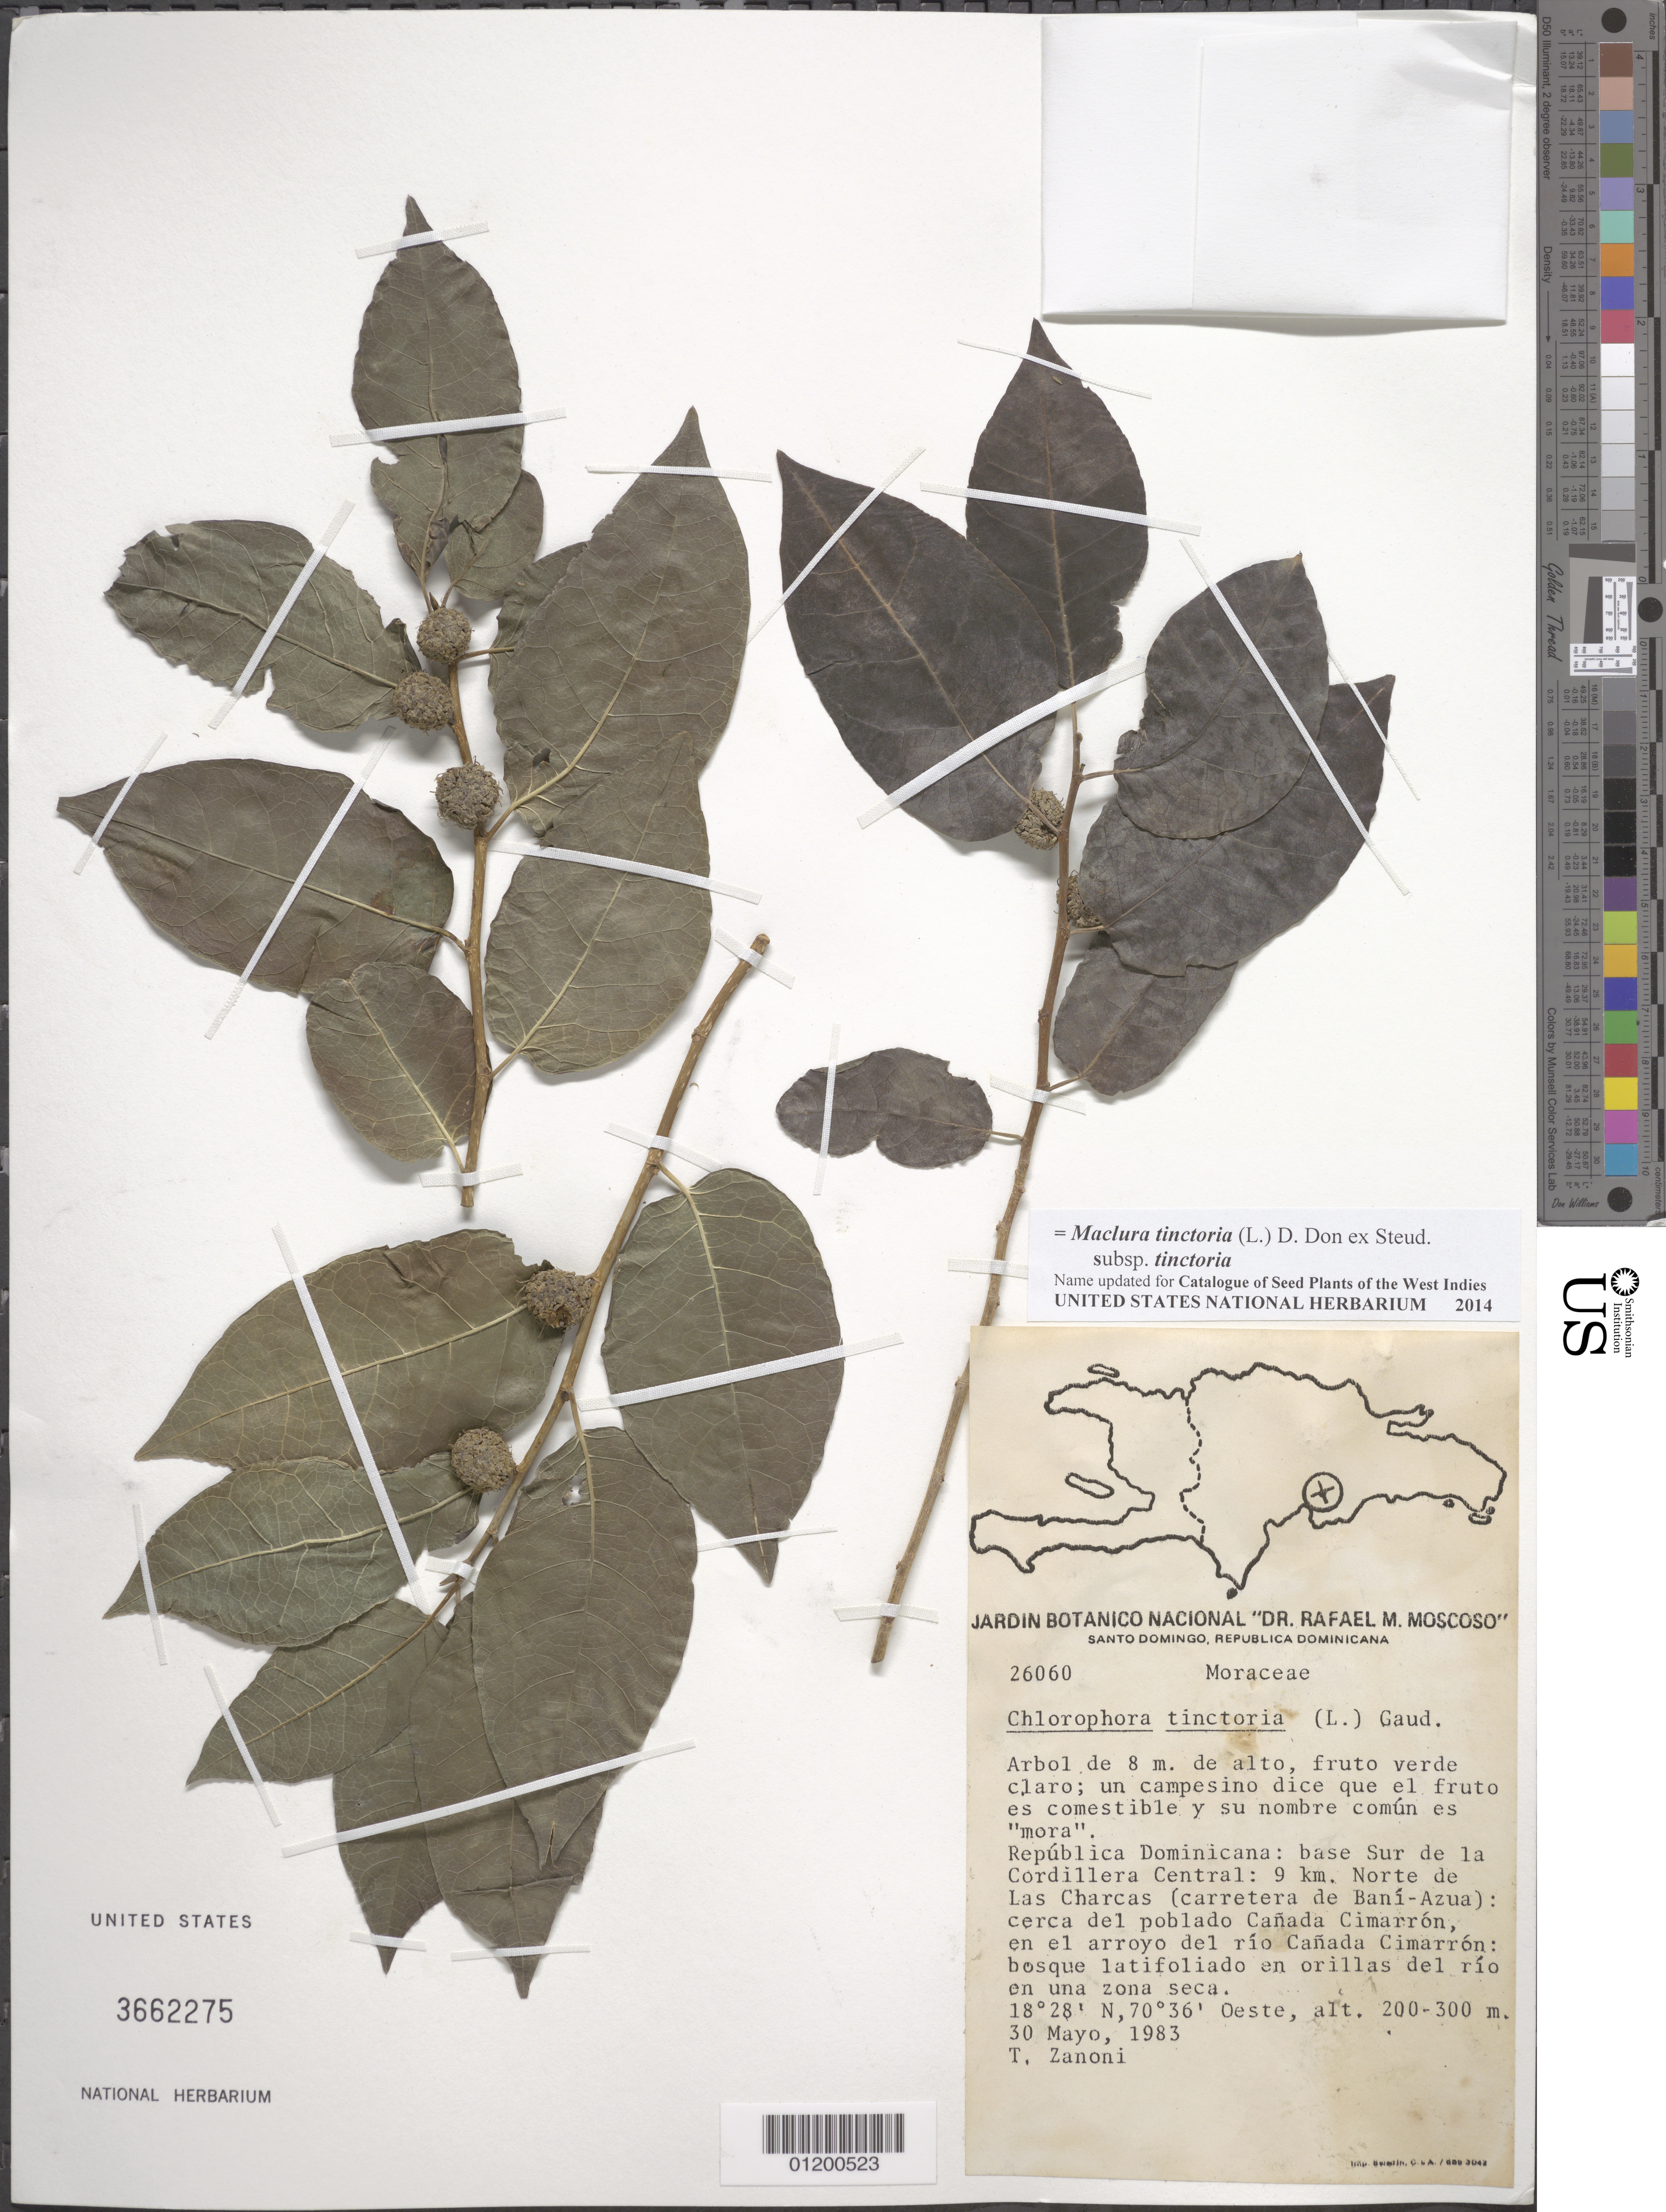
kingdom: Plantae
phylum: Tracheophyta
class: Magnoliopsida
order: Rosales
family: Moraceae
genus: Maclura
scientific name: Maclura tinctoria subsp. tinctoria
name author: (L.) D. Don ex Steud.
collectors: T. A. Zanoni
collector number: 26060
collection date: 1983-05-30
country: Dominican Republic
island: Hispaniola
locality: At the base of the Cordillera Central: 9 km N of Las Charcas (road from Baní-Azua): near the town Cañada Cimarrón, on a stream of the river Cañada Cimarrón.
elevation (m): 200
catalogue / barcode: US 3662275